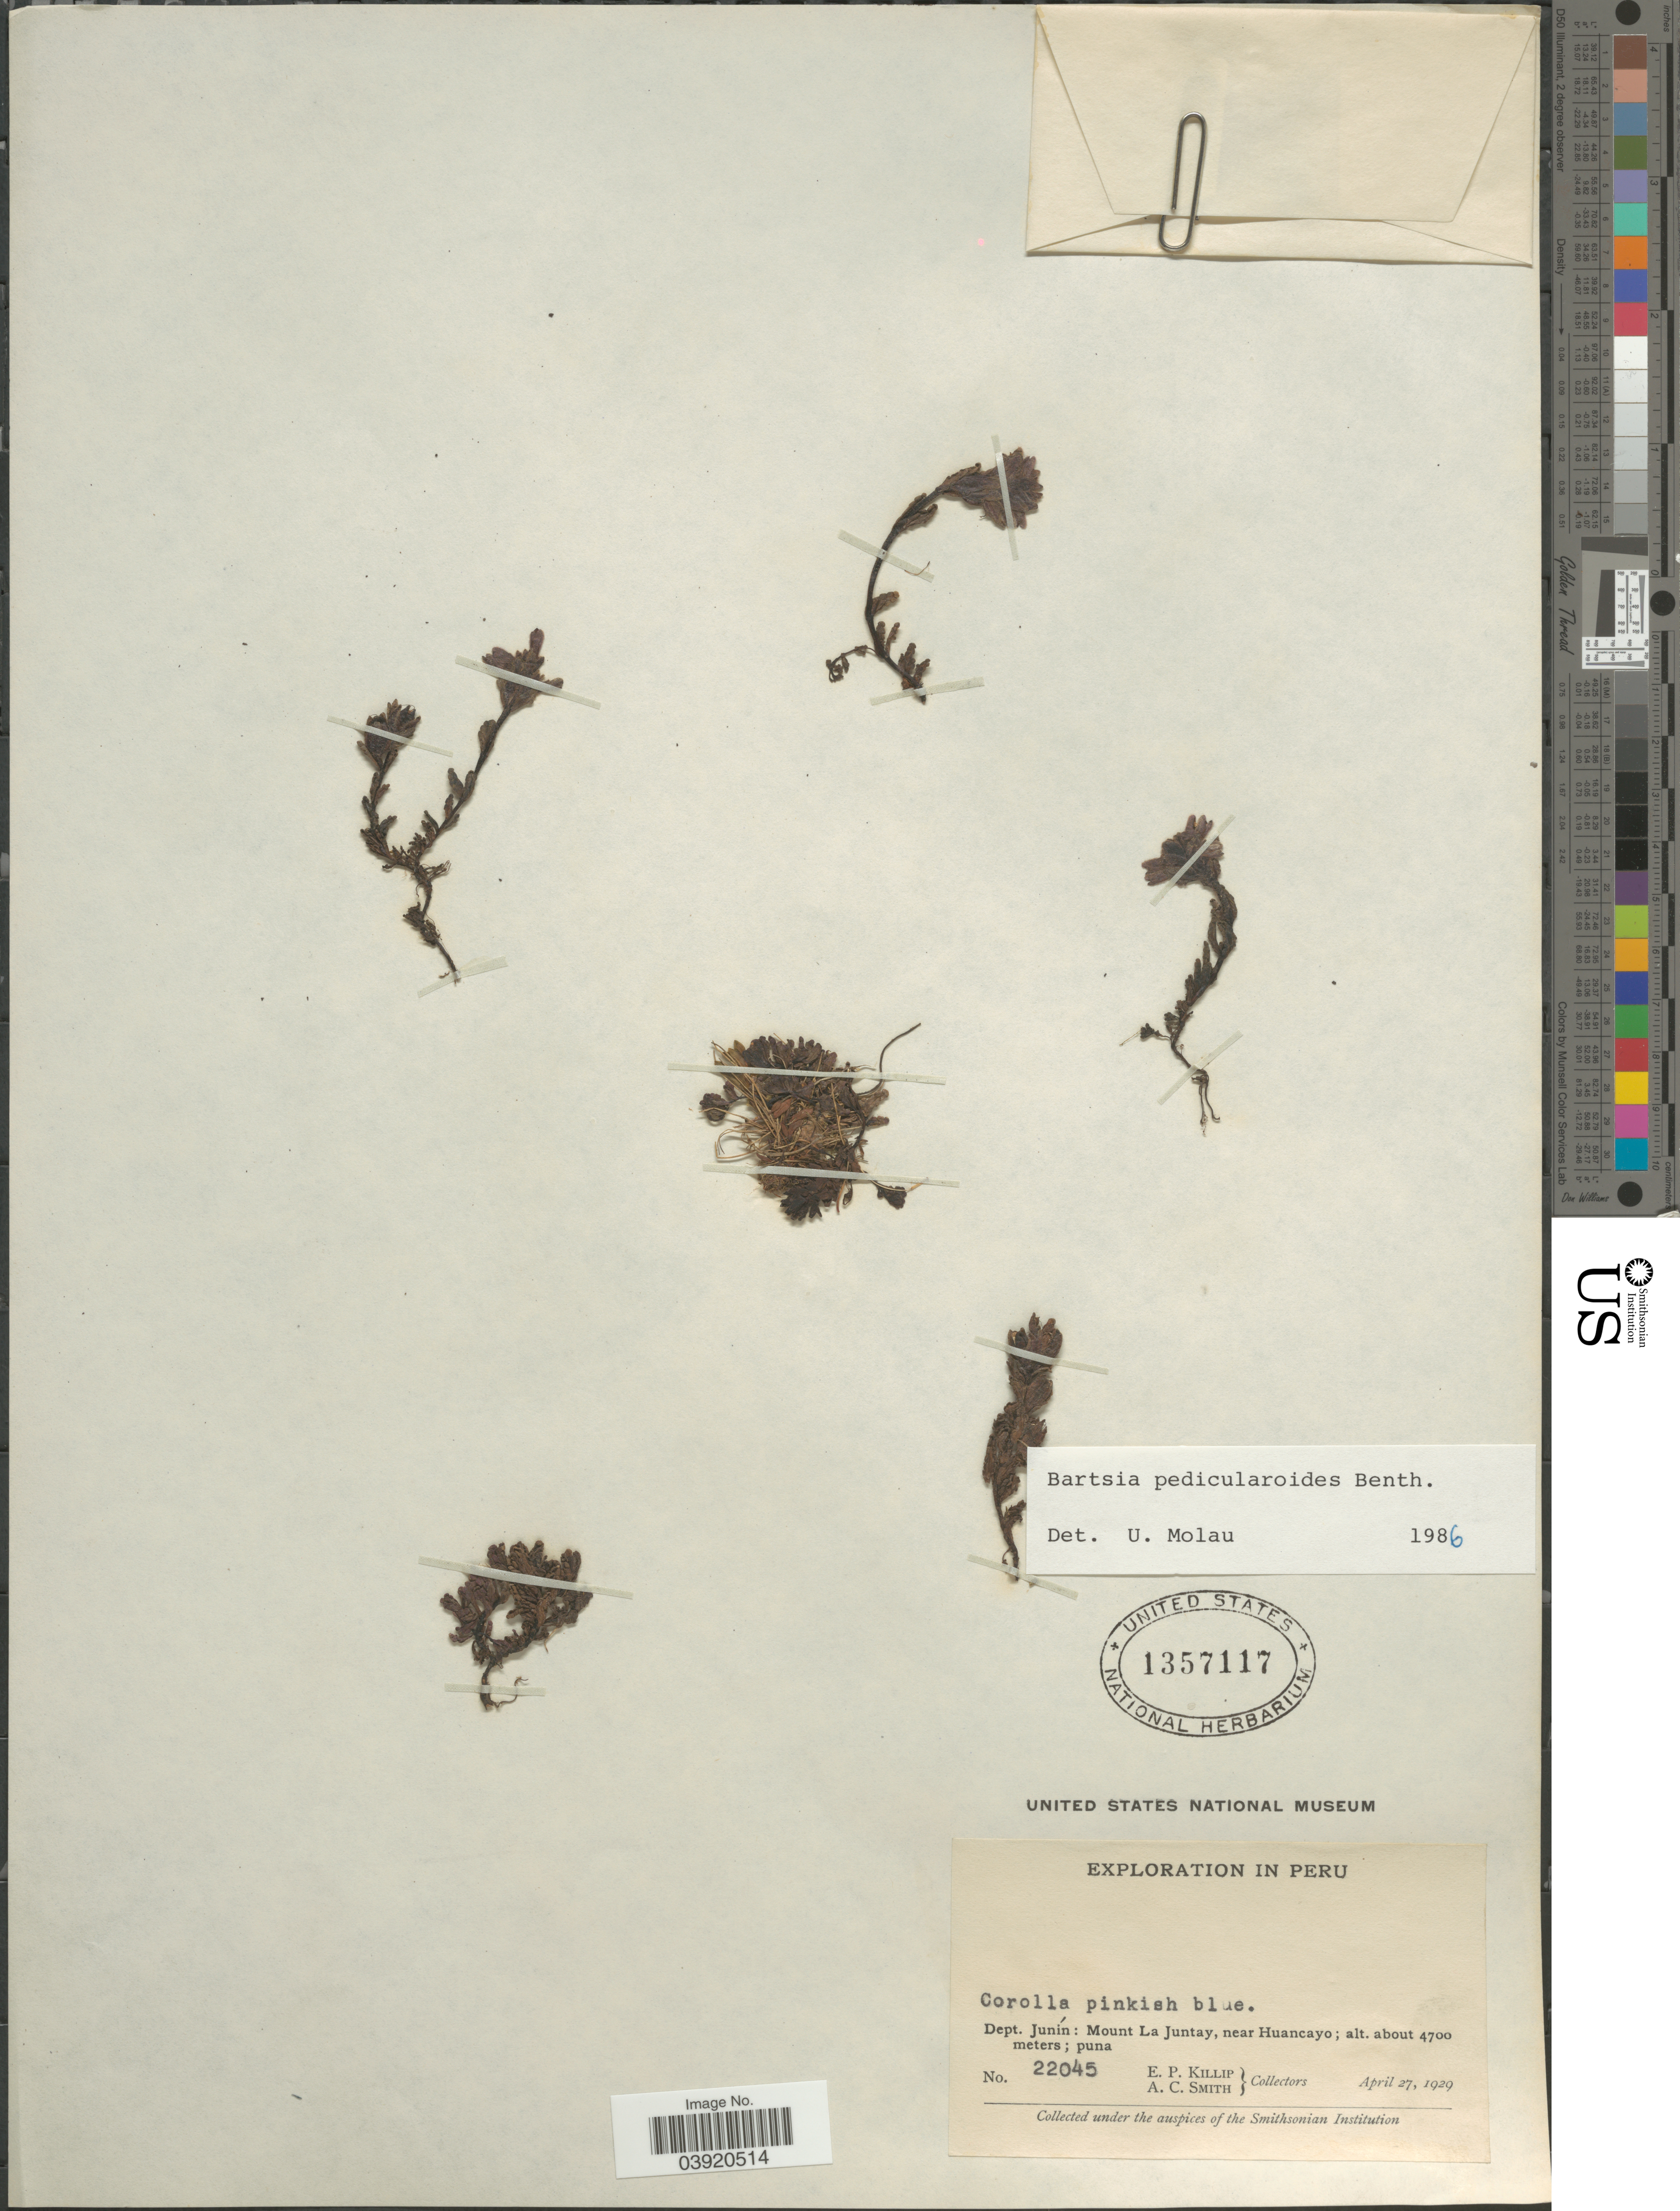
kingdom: Plantae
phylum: Tracheophyta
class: Magnoliopsida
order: Lamiales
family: Orobanchaceae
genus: Bartsia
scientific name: Bartsia pedicularoides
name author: Benth.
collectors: E. P. Killip & A. C. Smith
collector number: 22045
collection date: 1929-04-27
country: Peru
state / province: Junín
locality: Dept. Junín: Mount La Juntay, near Huancayo.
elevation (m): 4700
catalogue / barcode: US 1357117